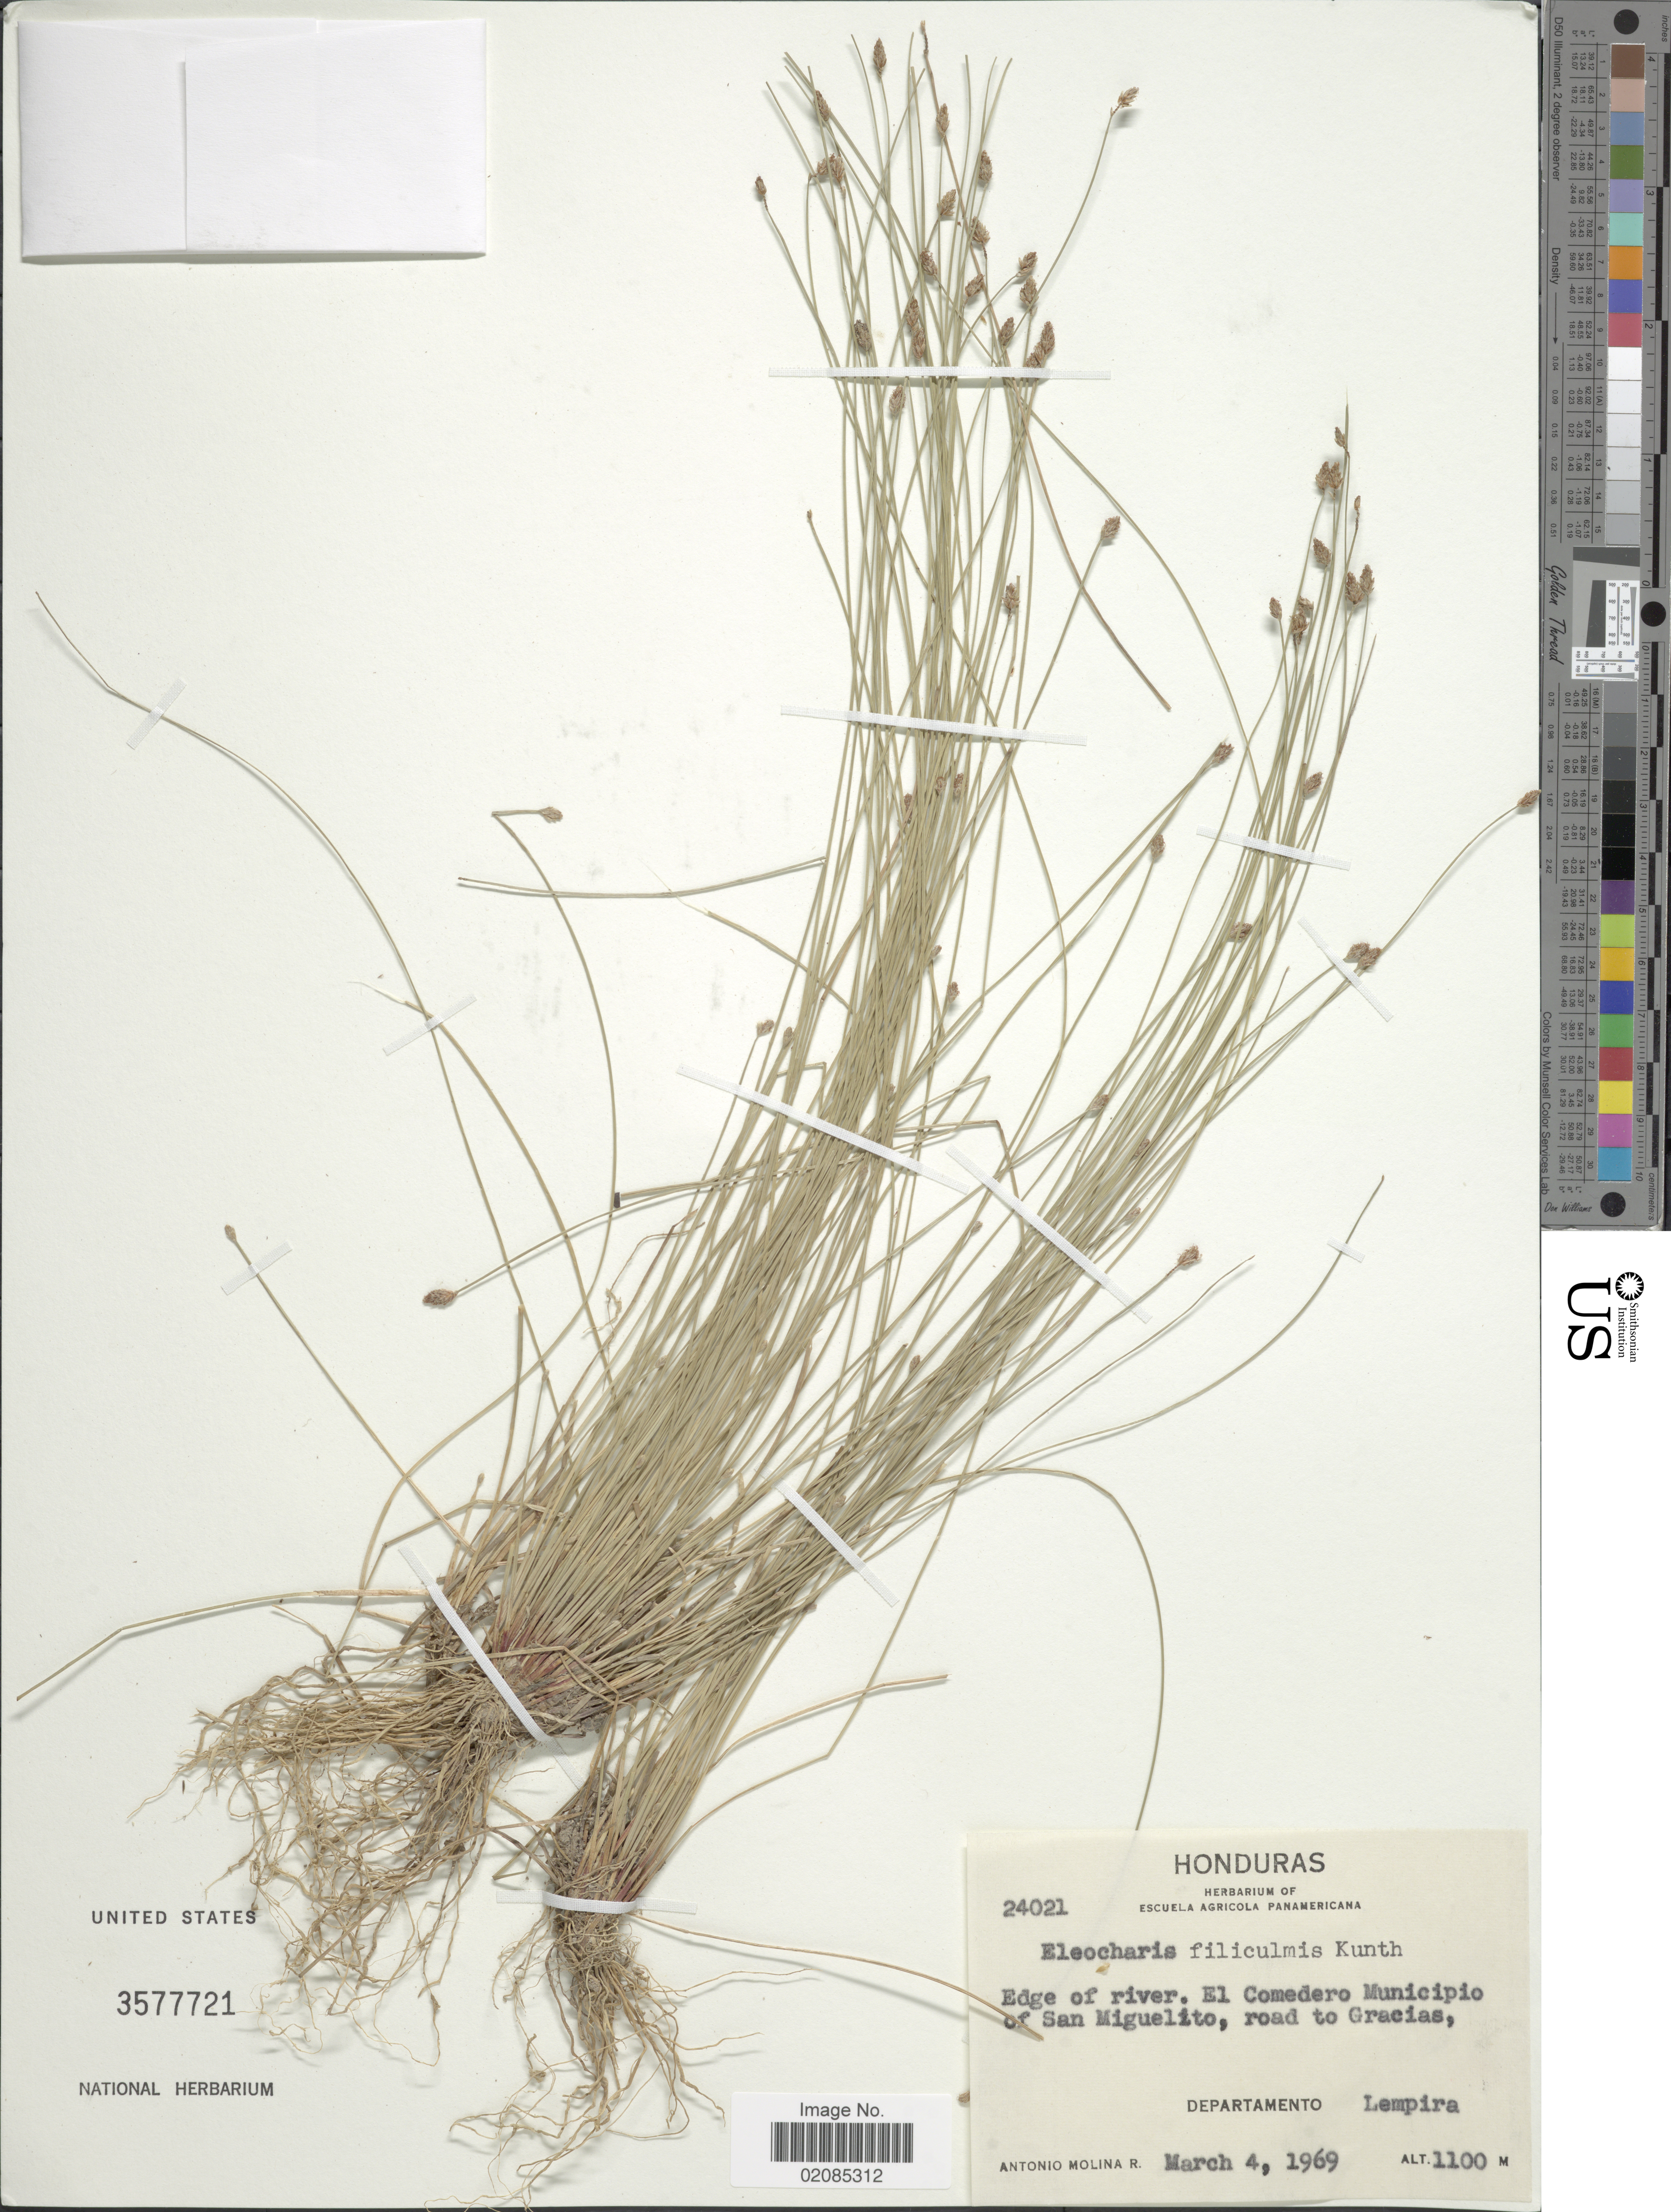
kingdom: Plantae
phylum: Tracheophyta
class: Liliopsida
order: Poales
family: Cyperaceae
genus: Eleocharis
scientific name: Eleocharis filiculmis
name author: Kunth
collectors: A. Molina R.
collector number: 24021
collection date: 1969-03-04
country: Honduras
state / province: Lempira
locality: Edge of river. El Comedero Municipio of San Miguelito, road to Gracias, Departamento Lempira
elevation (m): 1100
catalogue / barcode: US 3577721